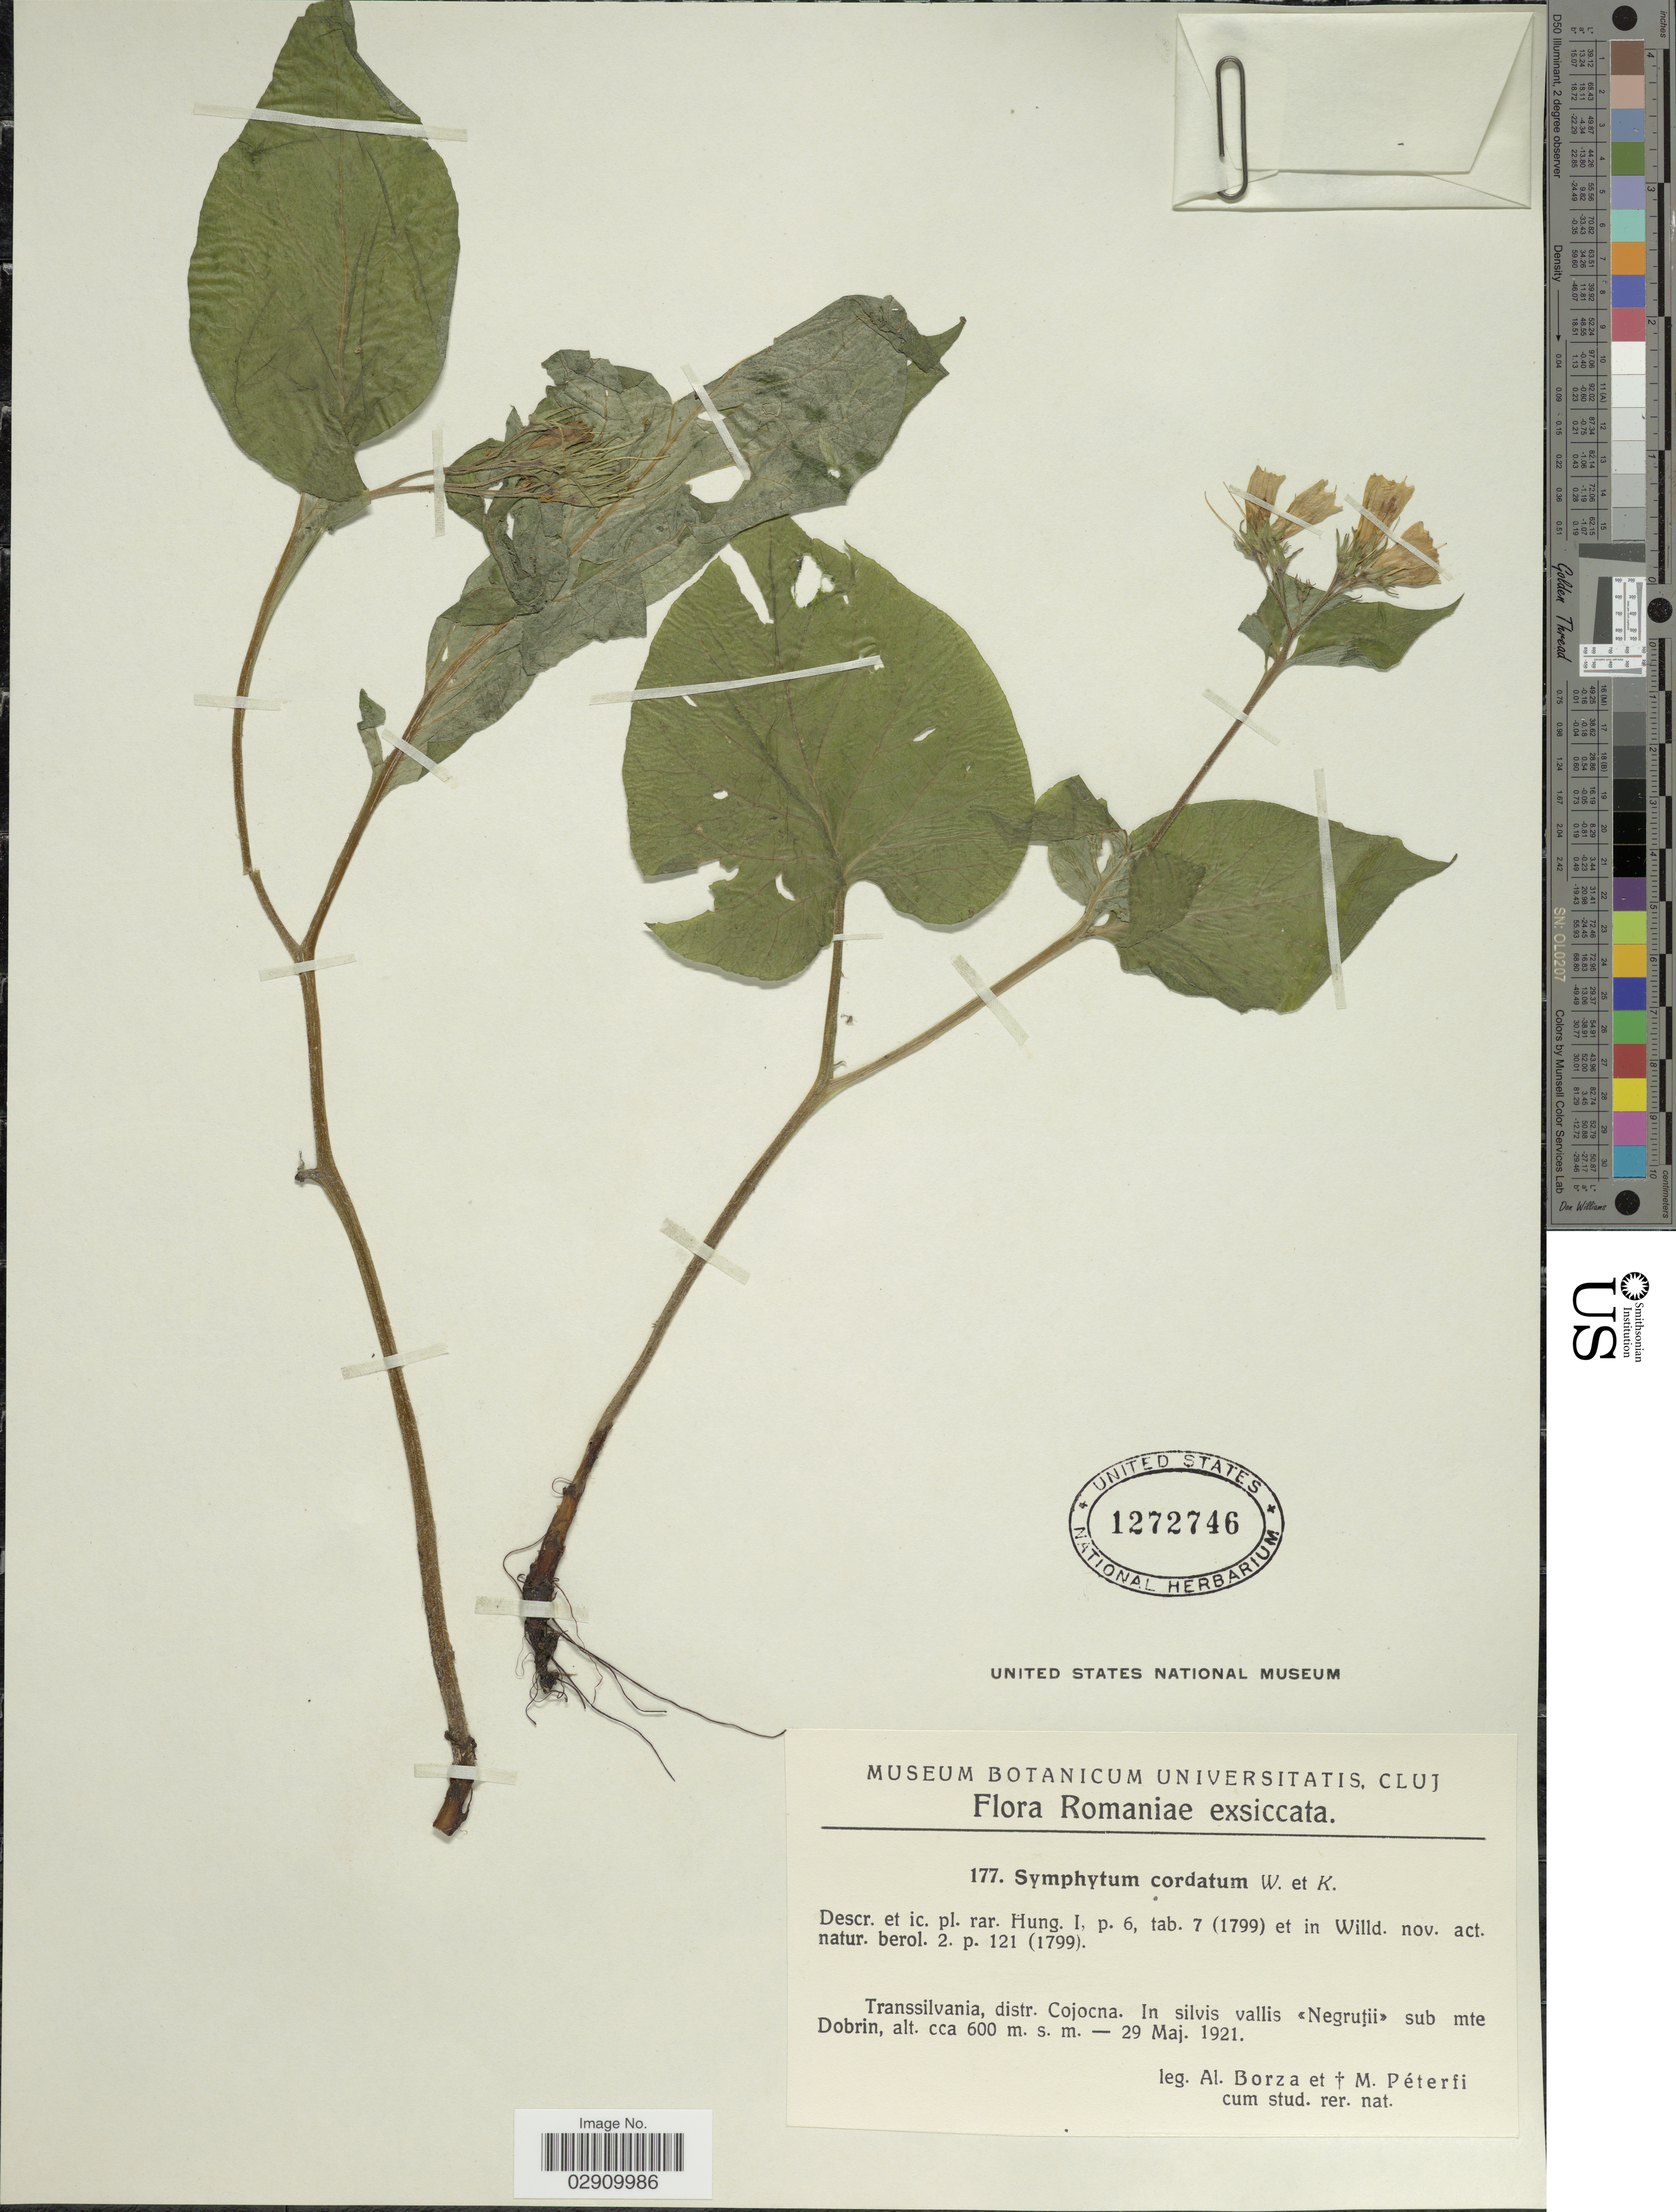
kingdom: Plantae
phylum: Tracheophyta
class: Magnoliopsida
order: Boraginales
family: Boraginaceae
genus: Symphytum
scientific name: Symphytum cordatum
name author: Waldst. & Kit.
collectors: A. Borza & M. Péterfi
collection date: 1921-05-29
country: Romania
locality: Transsilvania, distr. Cojocna, in silvis vallis Negrutii, sub mte Dobrin.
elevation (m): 600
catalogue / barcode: US 1272746